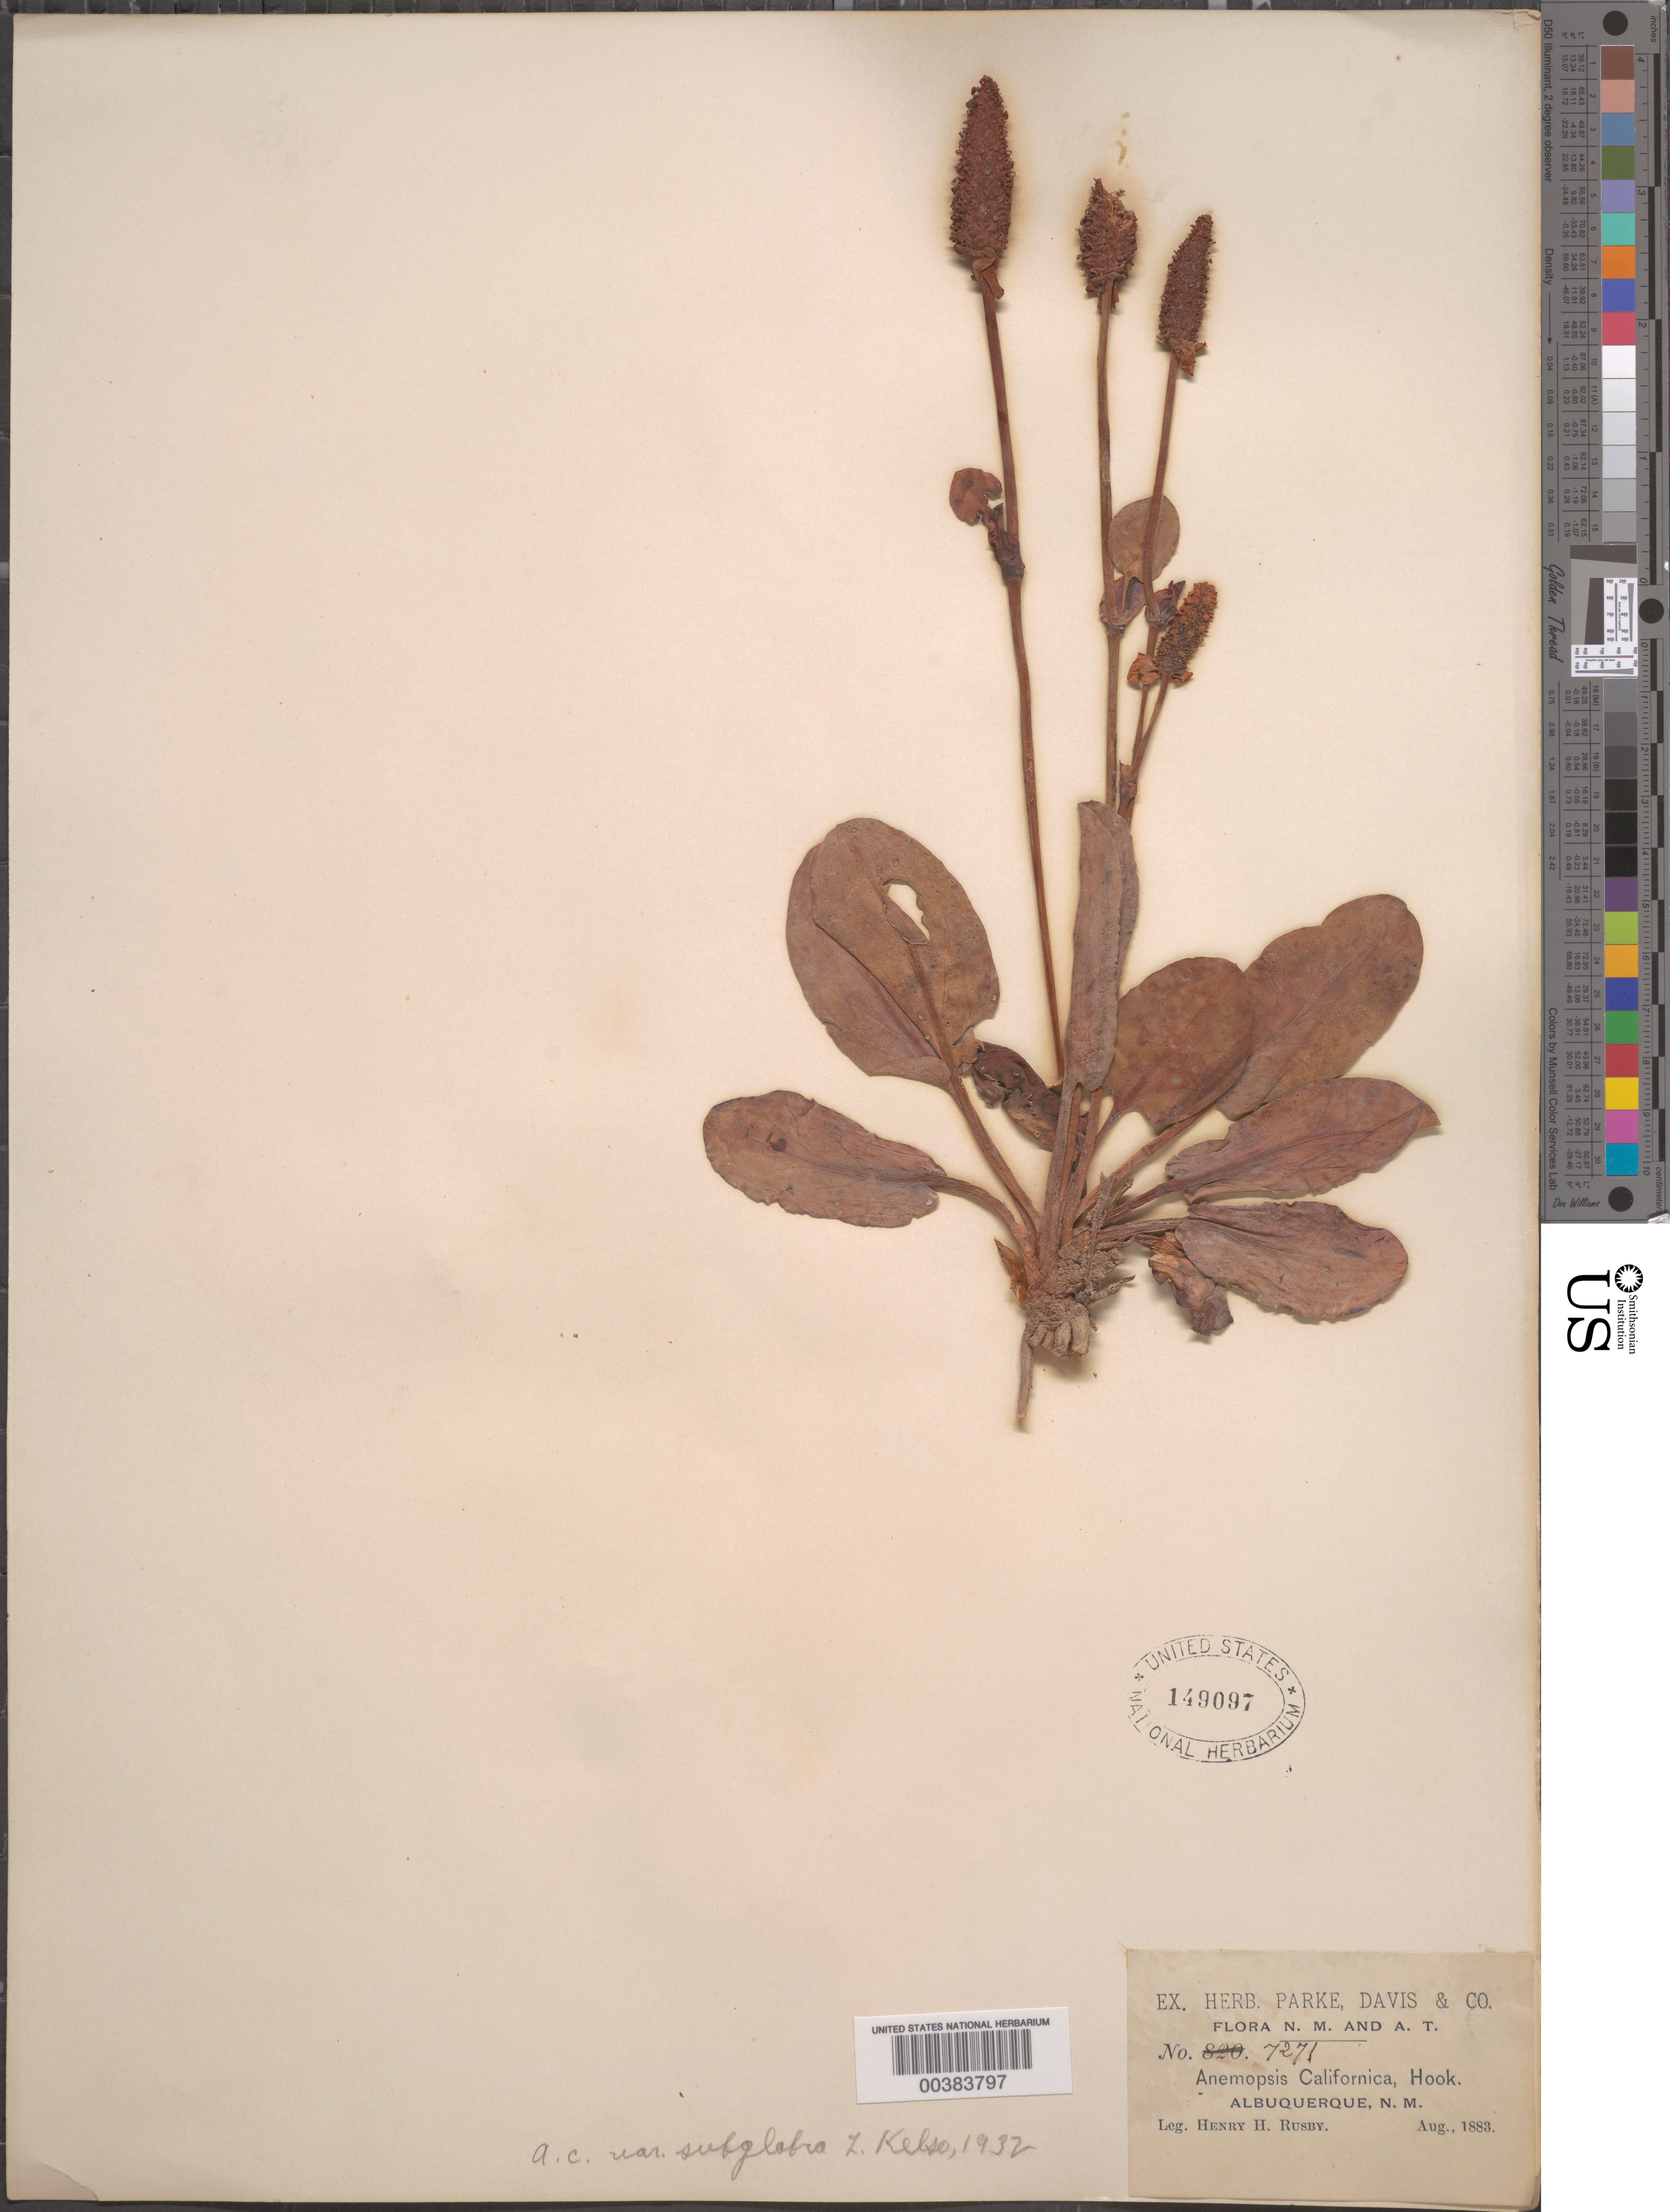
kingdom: Plantae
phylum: Tracheophyta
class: Magnoliopsida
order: Piperales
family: Saururaceae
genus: Anemopsis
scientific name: Anemopsis californica var. subglabra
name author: Kelso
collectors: H. H. Rusby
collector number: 7271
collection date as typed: Aug 1883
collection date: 1883-08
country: United States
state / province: New Mexico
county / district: Bernalillo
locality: Albuquerque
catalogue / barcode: US 149097